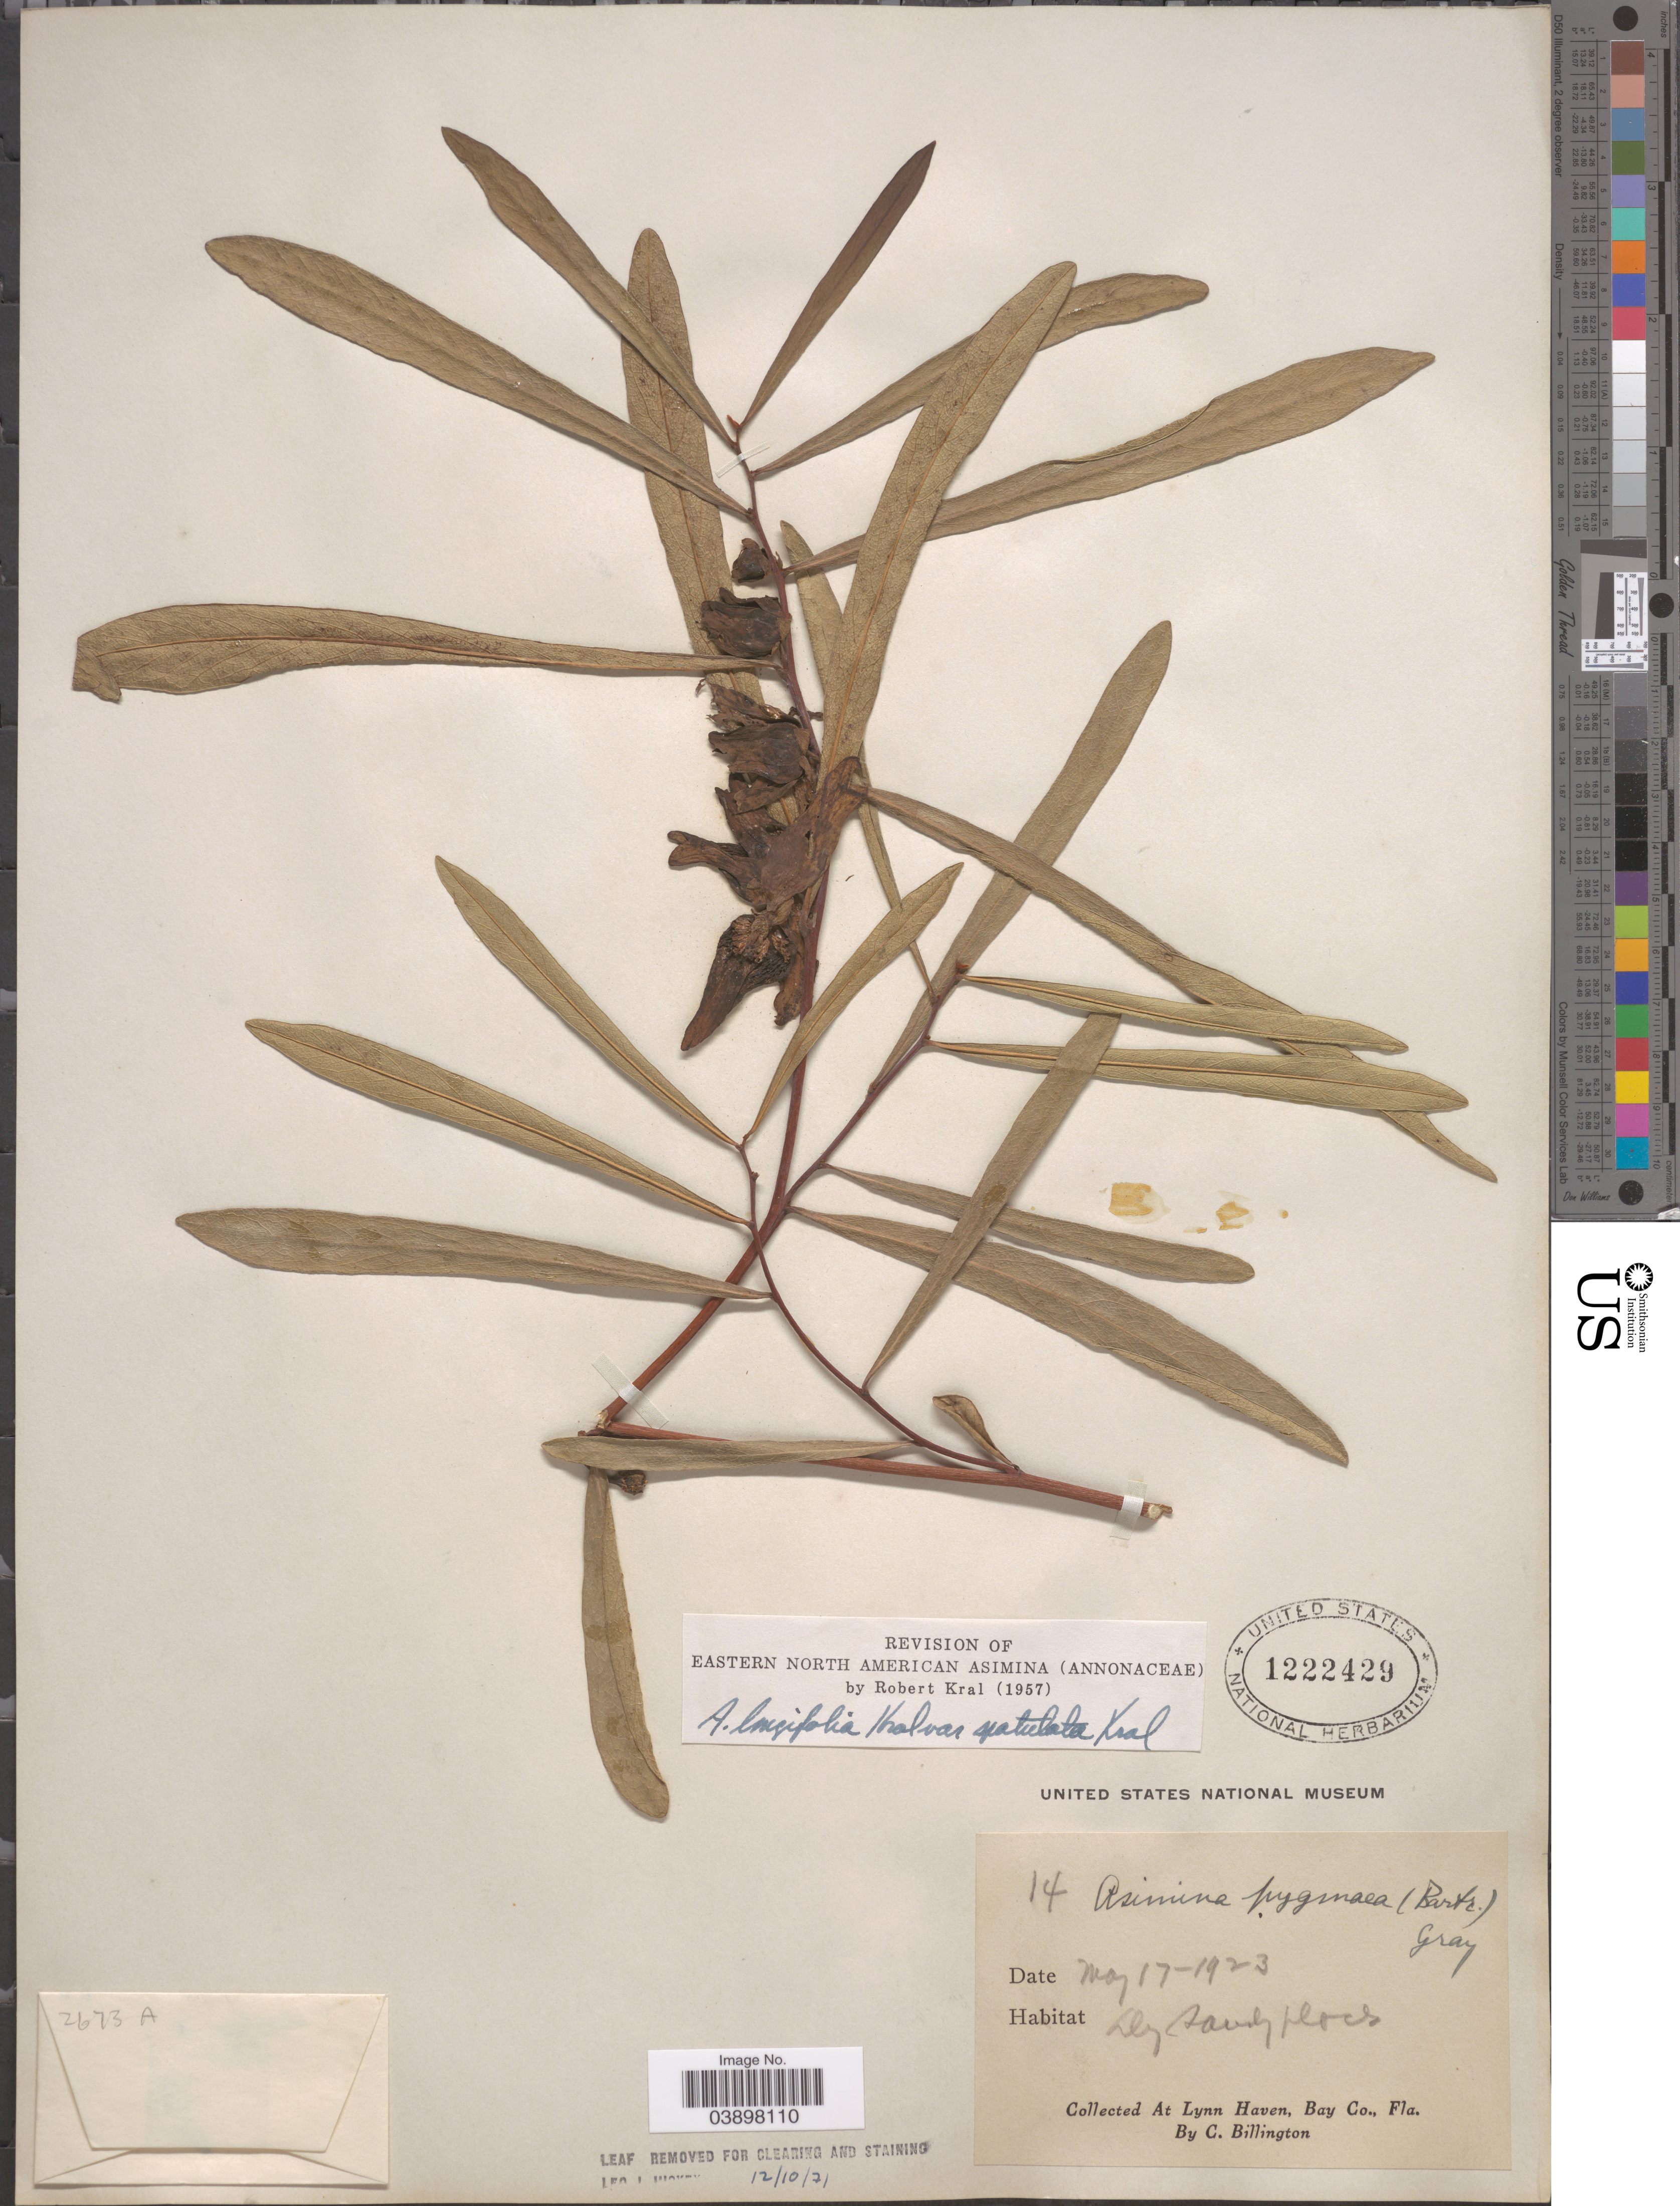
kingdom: Plantae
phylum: Tracheophyta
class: Magnoliopsida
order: Magnoliales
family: Annonaceae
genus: Asimina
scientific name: Asimina longifolia var. spatulata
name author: Kral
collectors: C. Billington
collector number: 14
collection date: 1923-05-17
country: United States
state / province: Florida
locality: At Lynn Haven, Bay Co.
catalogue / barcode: US 1222429